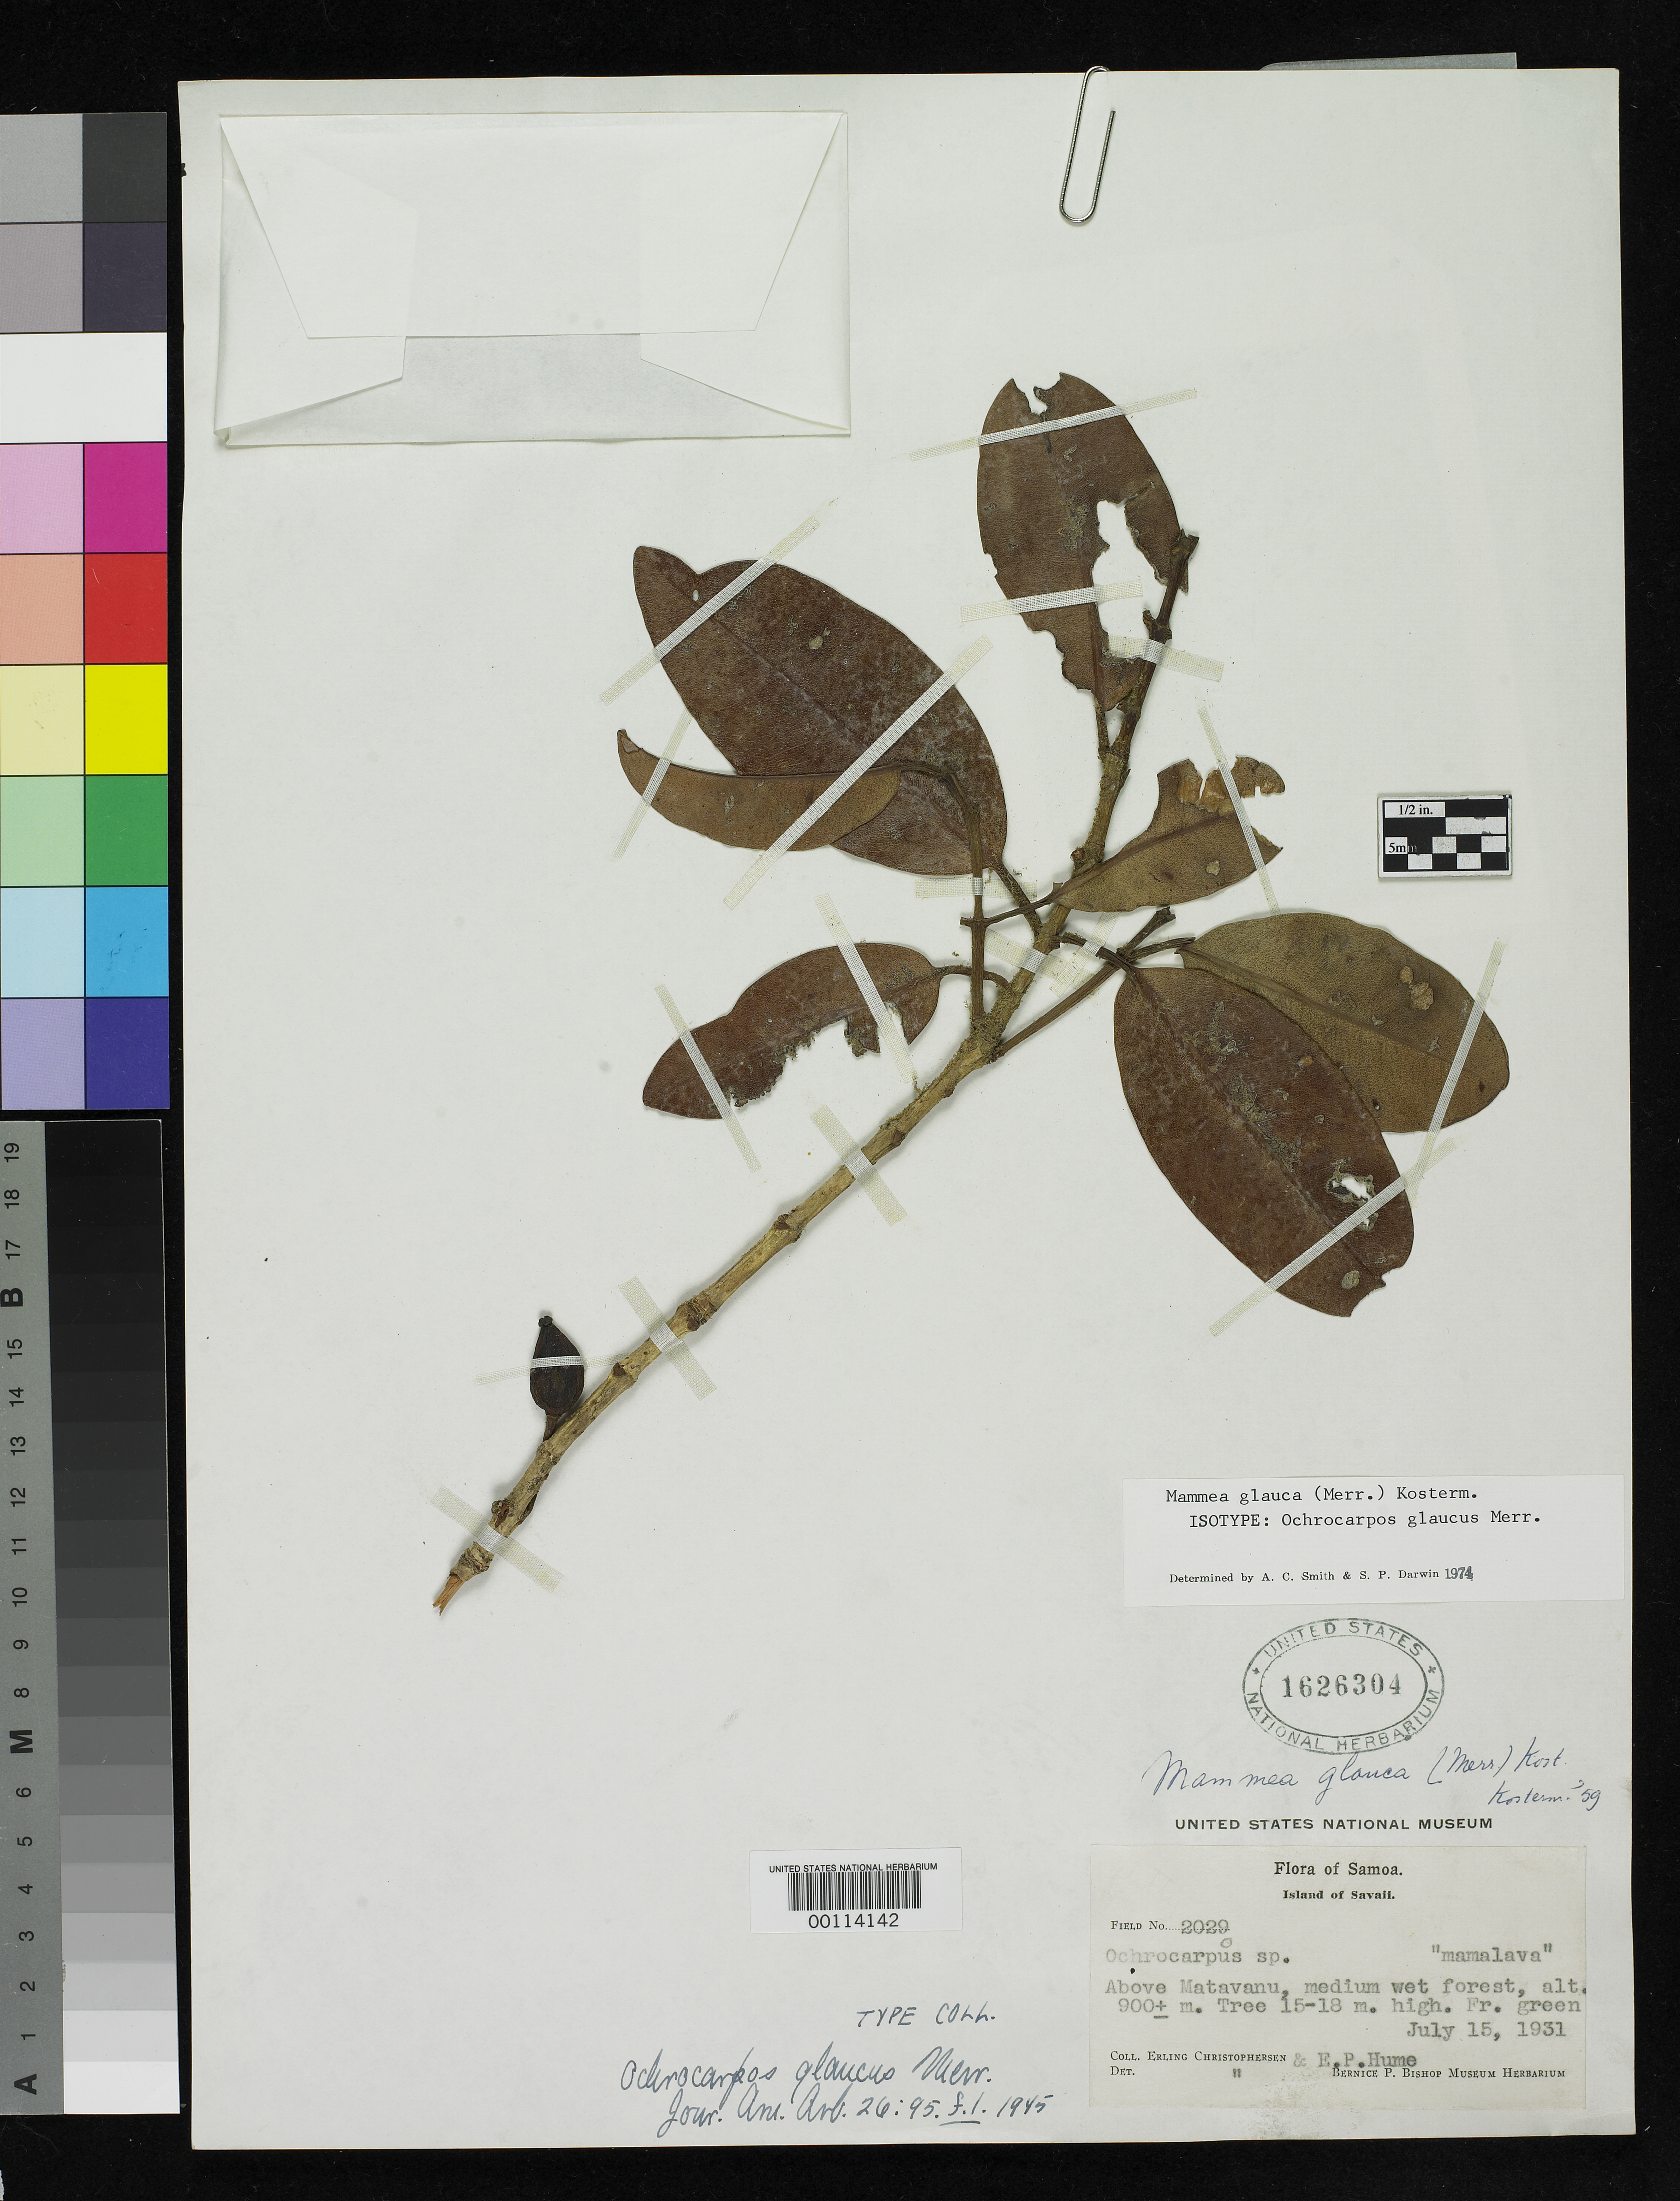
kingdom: Plantae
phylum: Tracheophyta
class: Magnoliopsida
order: Malpighiales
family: Clusiaceae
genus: Ochrocarpos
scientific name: Ochrocarpos glaucus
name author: Merr.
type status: Isotype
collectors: E. Christophersen & E. Hume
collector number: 2029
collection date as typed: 15 Jul 1931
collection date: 1931-07-15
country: Samoa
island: Savai'i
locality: Above Matavanu.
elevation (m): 900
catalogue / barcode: US 1626304